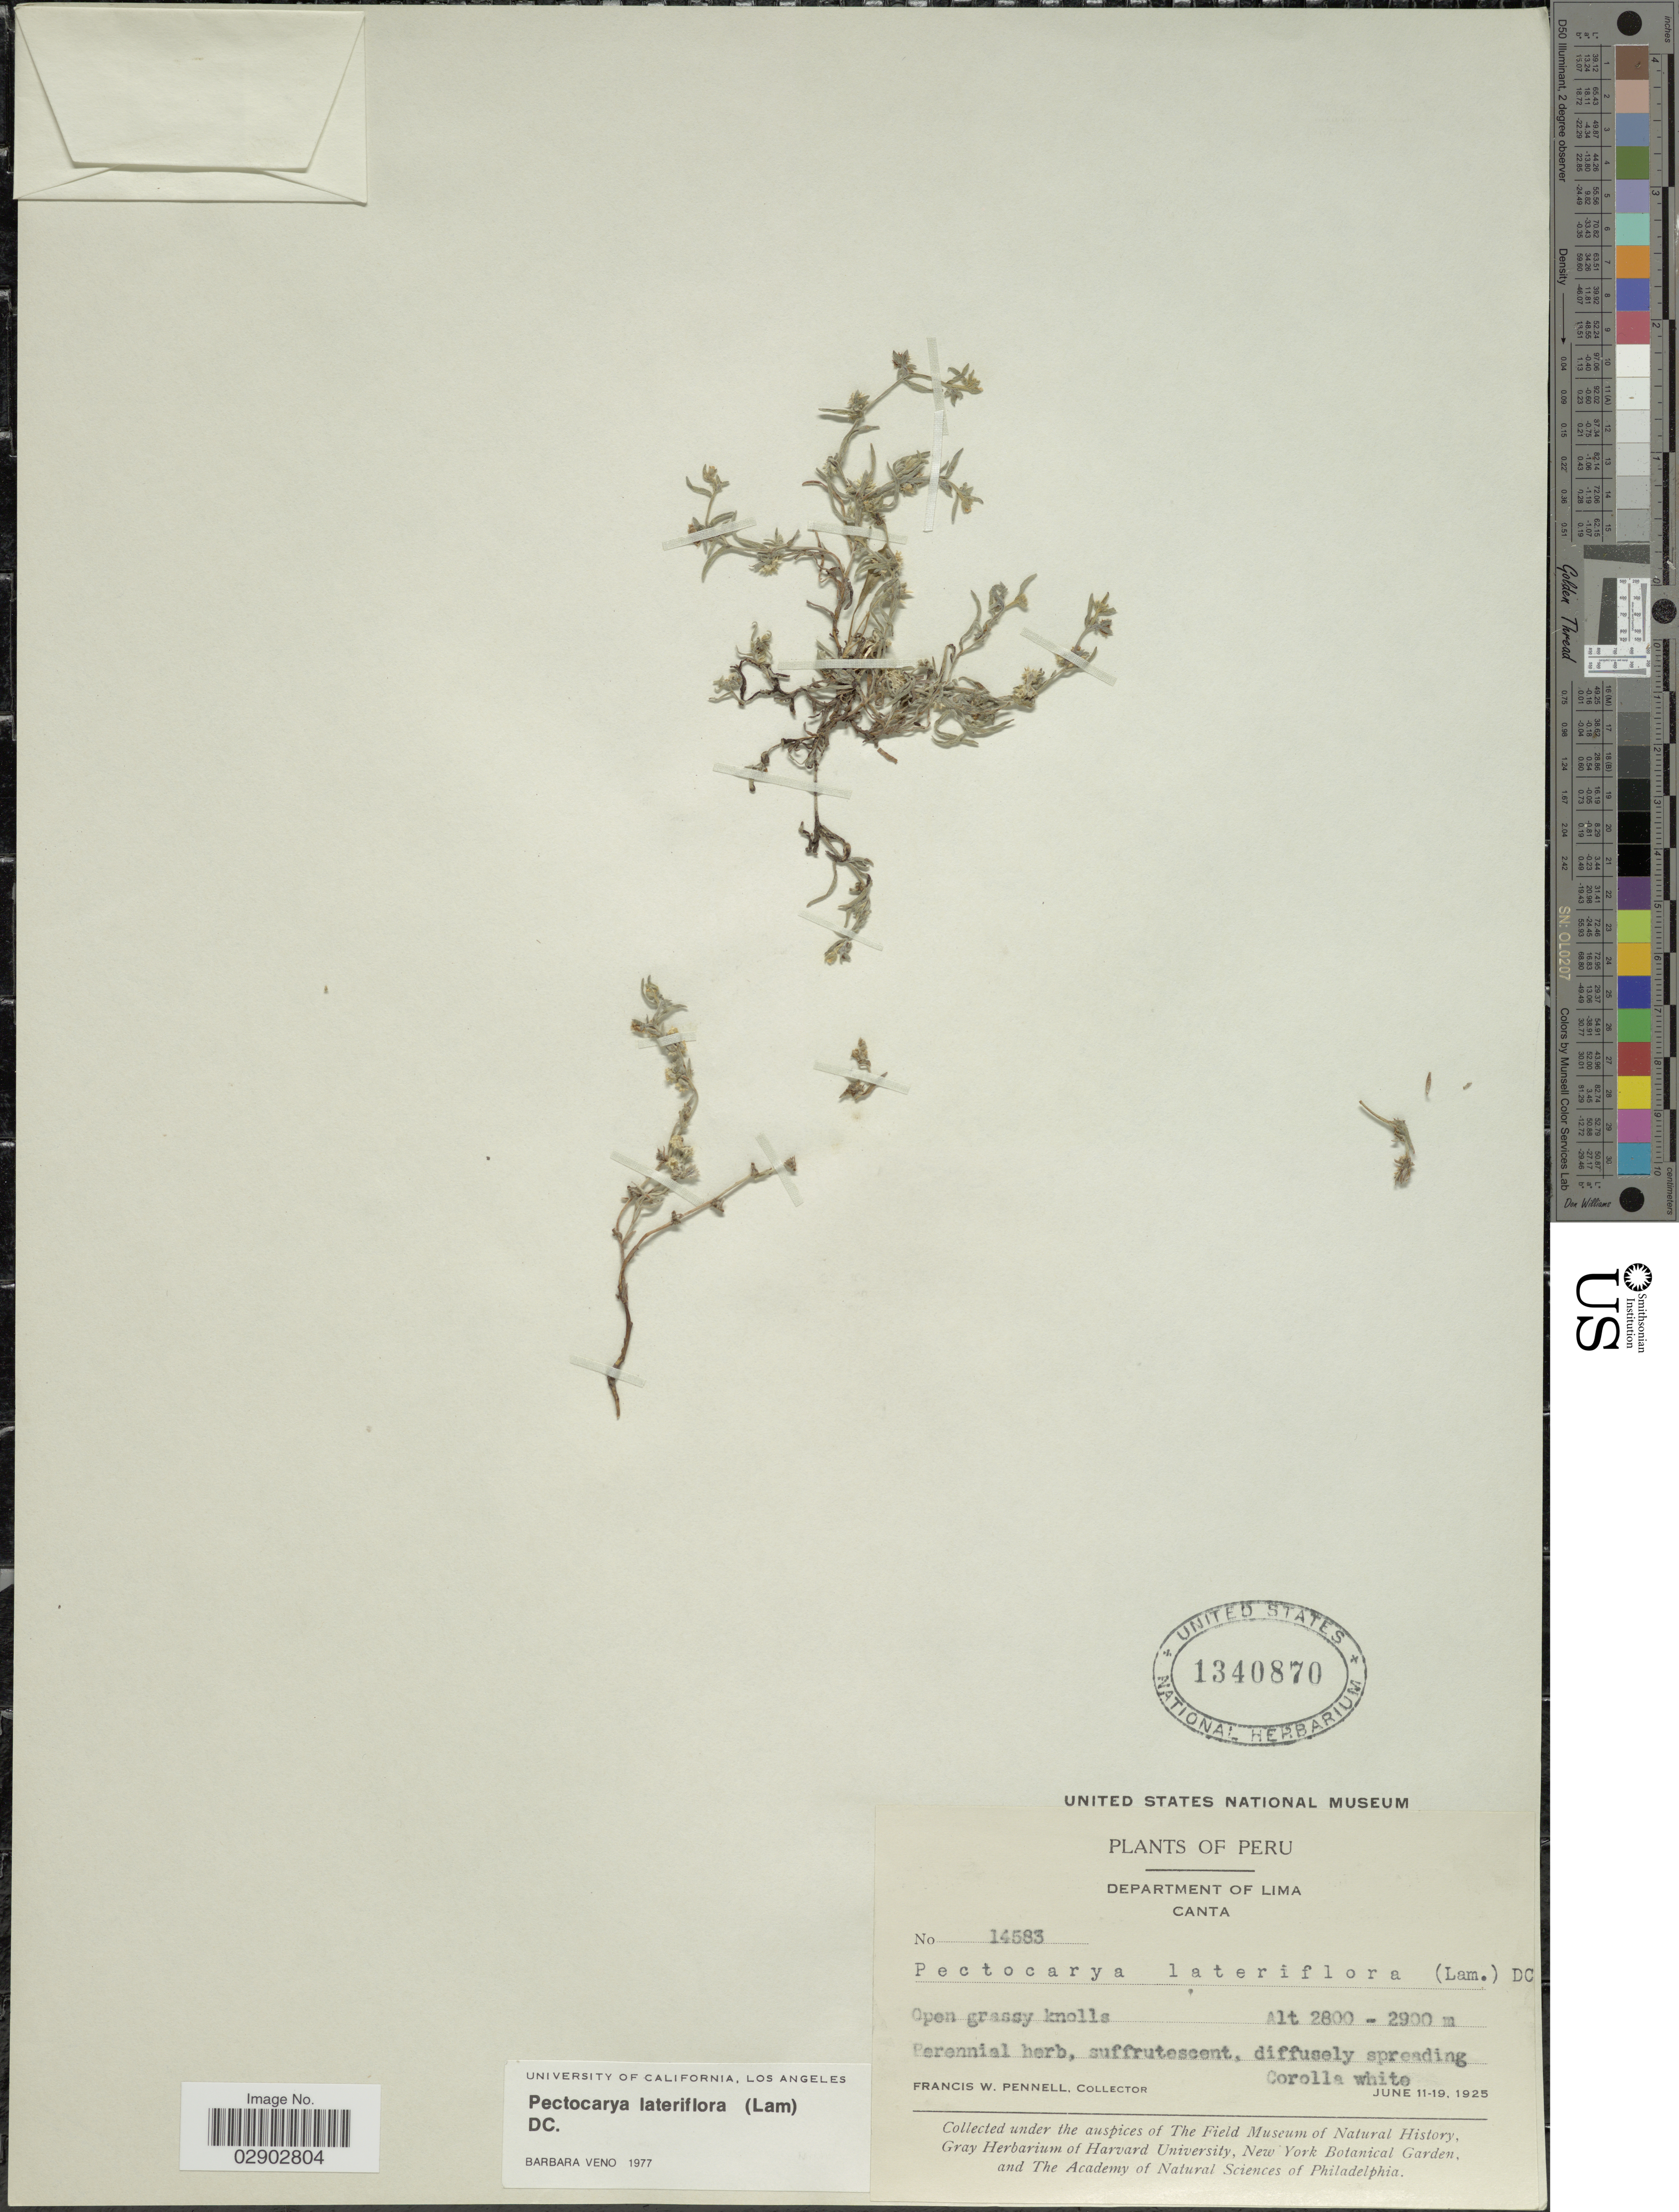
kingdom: Plantae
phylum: Tracheophyta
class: Magnoliopsida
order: Boraginales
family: Boraginaceae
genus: Pectocarya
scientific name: Pectocarya linearis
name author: (Ruiz & Pav.) DC.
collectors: F. W. Pennell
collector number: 14583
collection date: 1925-06-11/1925-06-19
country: Peru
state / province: Lima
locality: Department of Lima. Canta.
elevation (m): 2800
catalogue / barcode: US 1340870